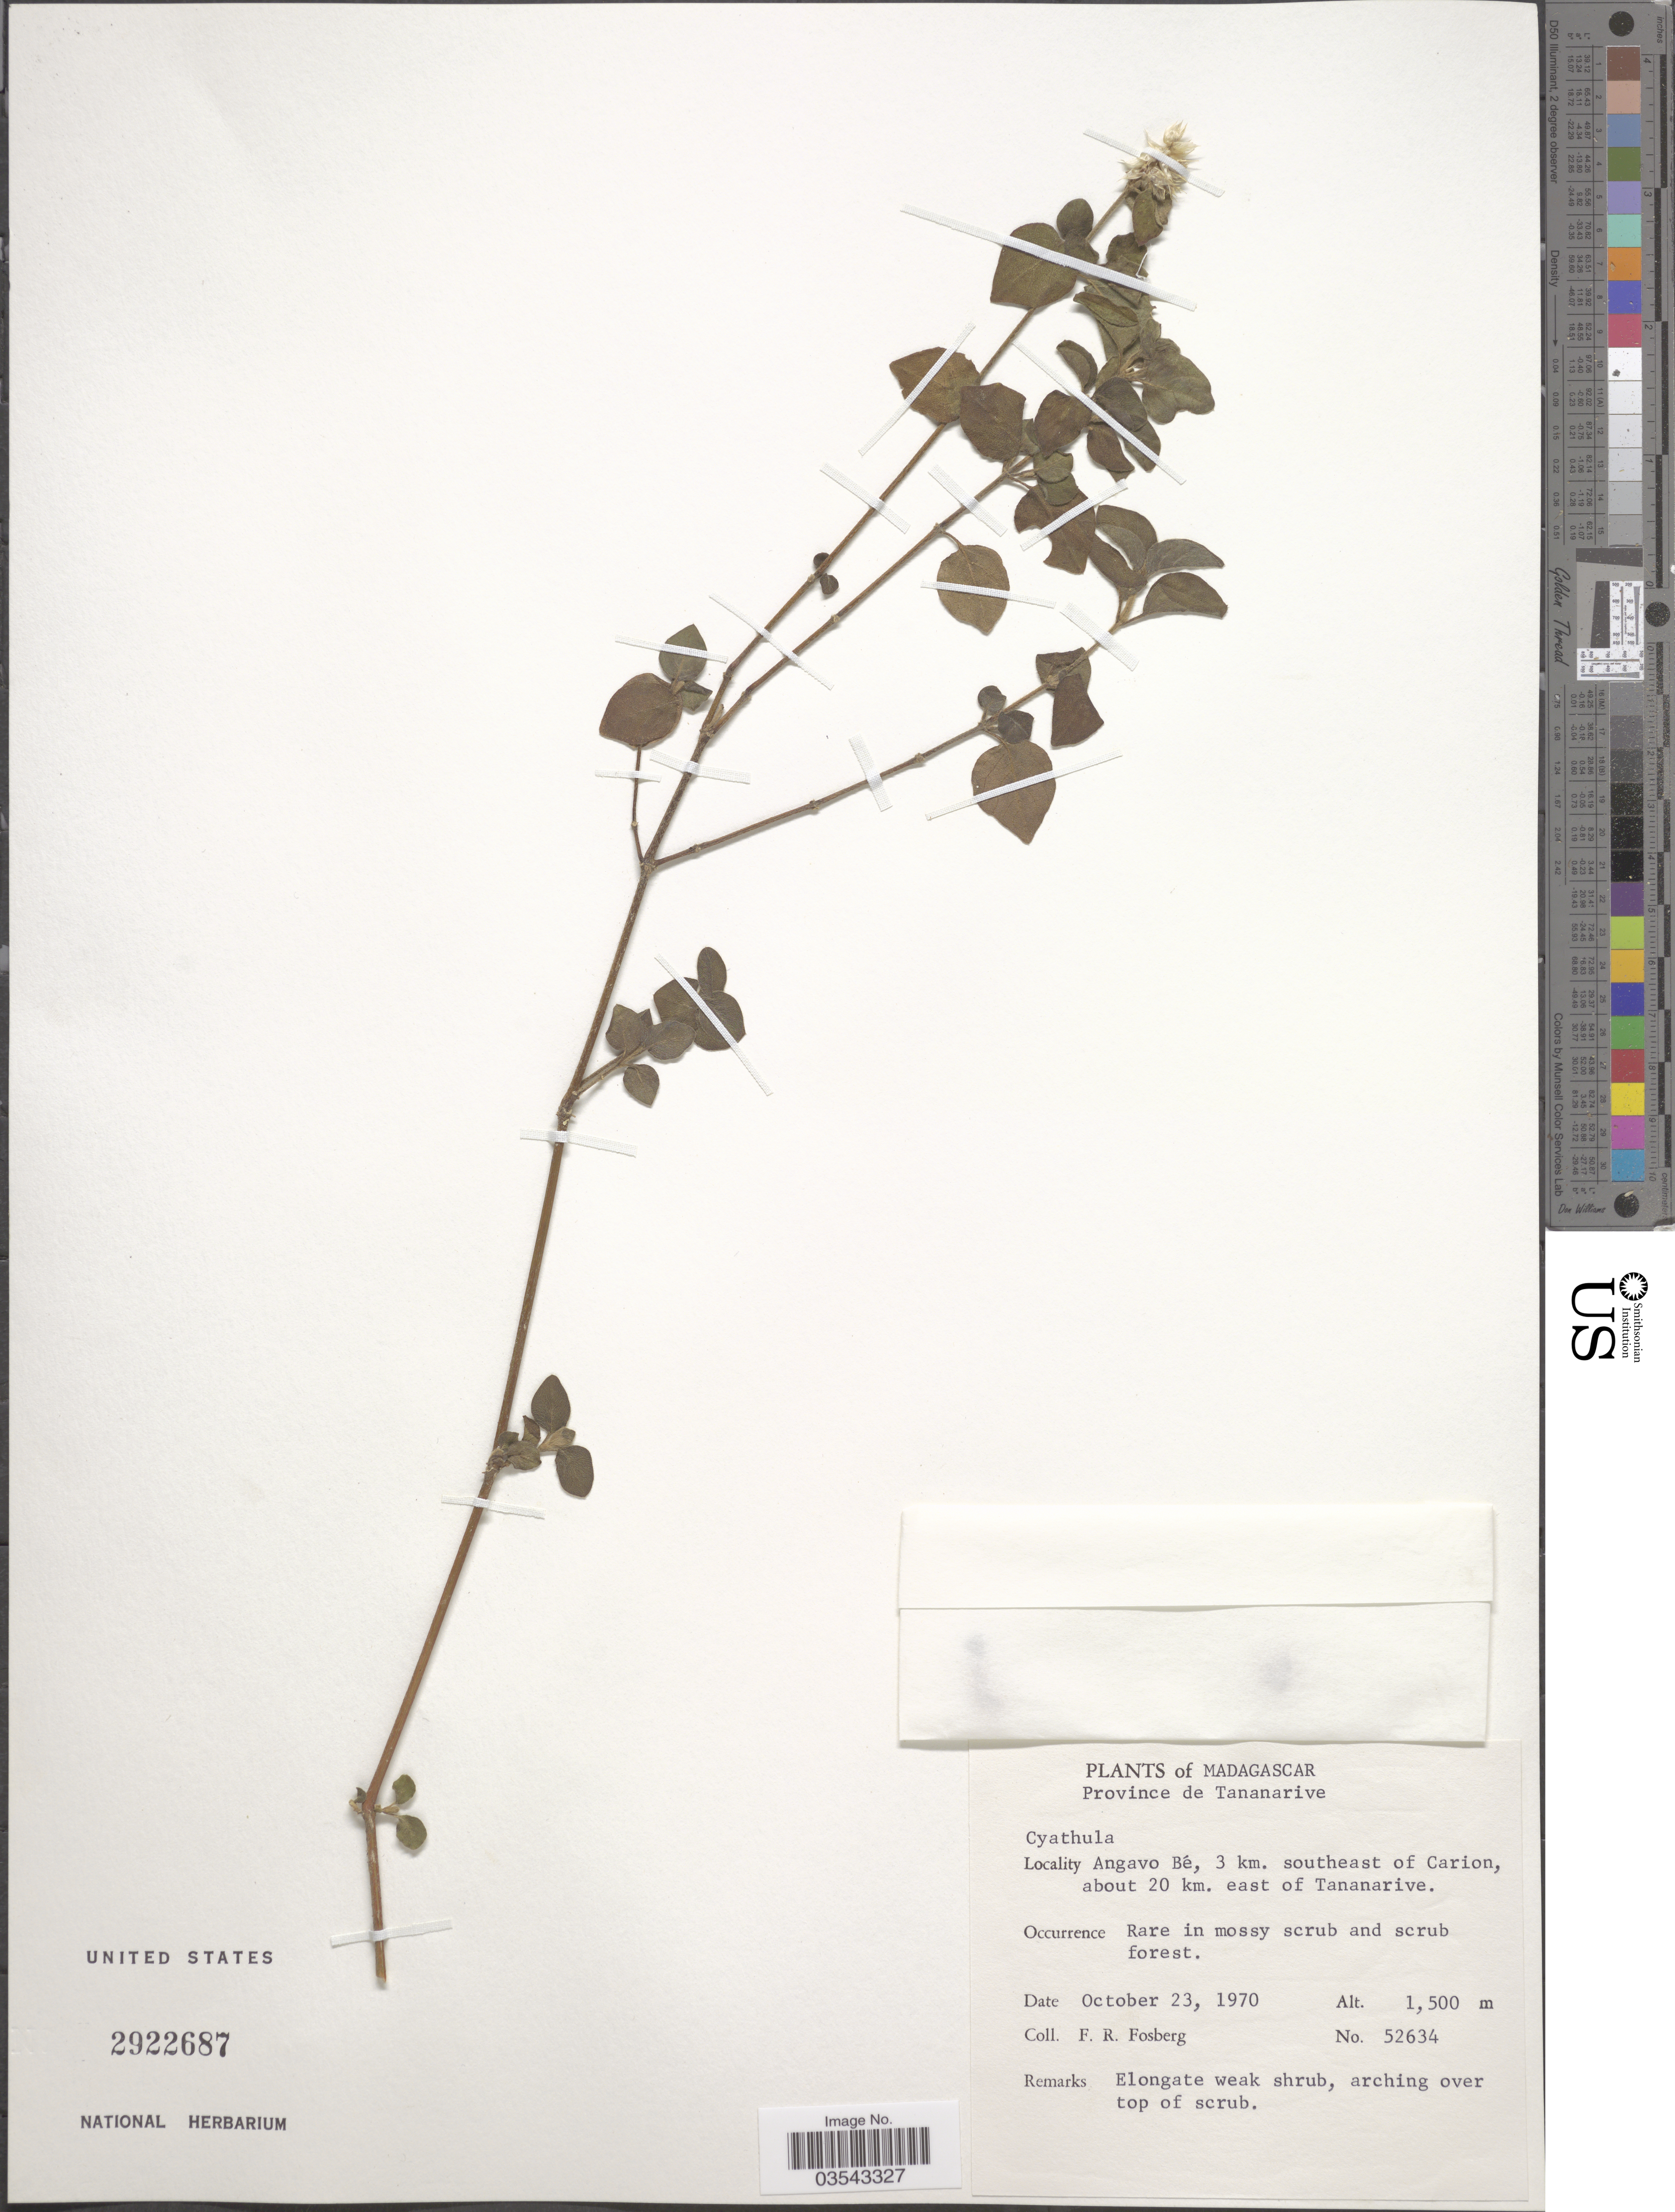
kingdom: Plantae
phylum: Tracheophyta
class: Magnoliopsida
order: Caryophyllales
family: Amaranthaceae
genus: Cyathula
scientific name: Cyathula sp.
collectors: F. R. Fosberg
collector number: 52634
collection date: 1970-10-23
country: Madagascar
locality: Province of Tananarive. Angavo Bé, 3 km. southeast of Carion, about 20 km. east of Tananarive.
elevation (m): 1500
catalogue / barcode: US 2922687